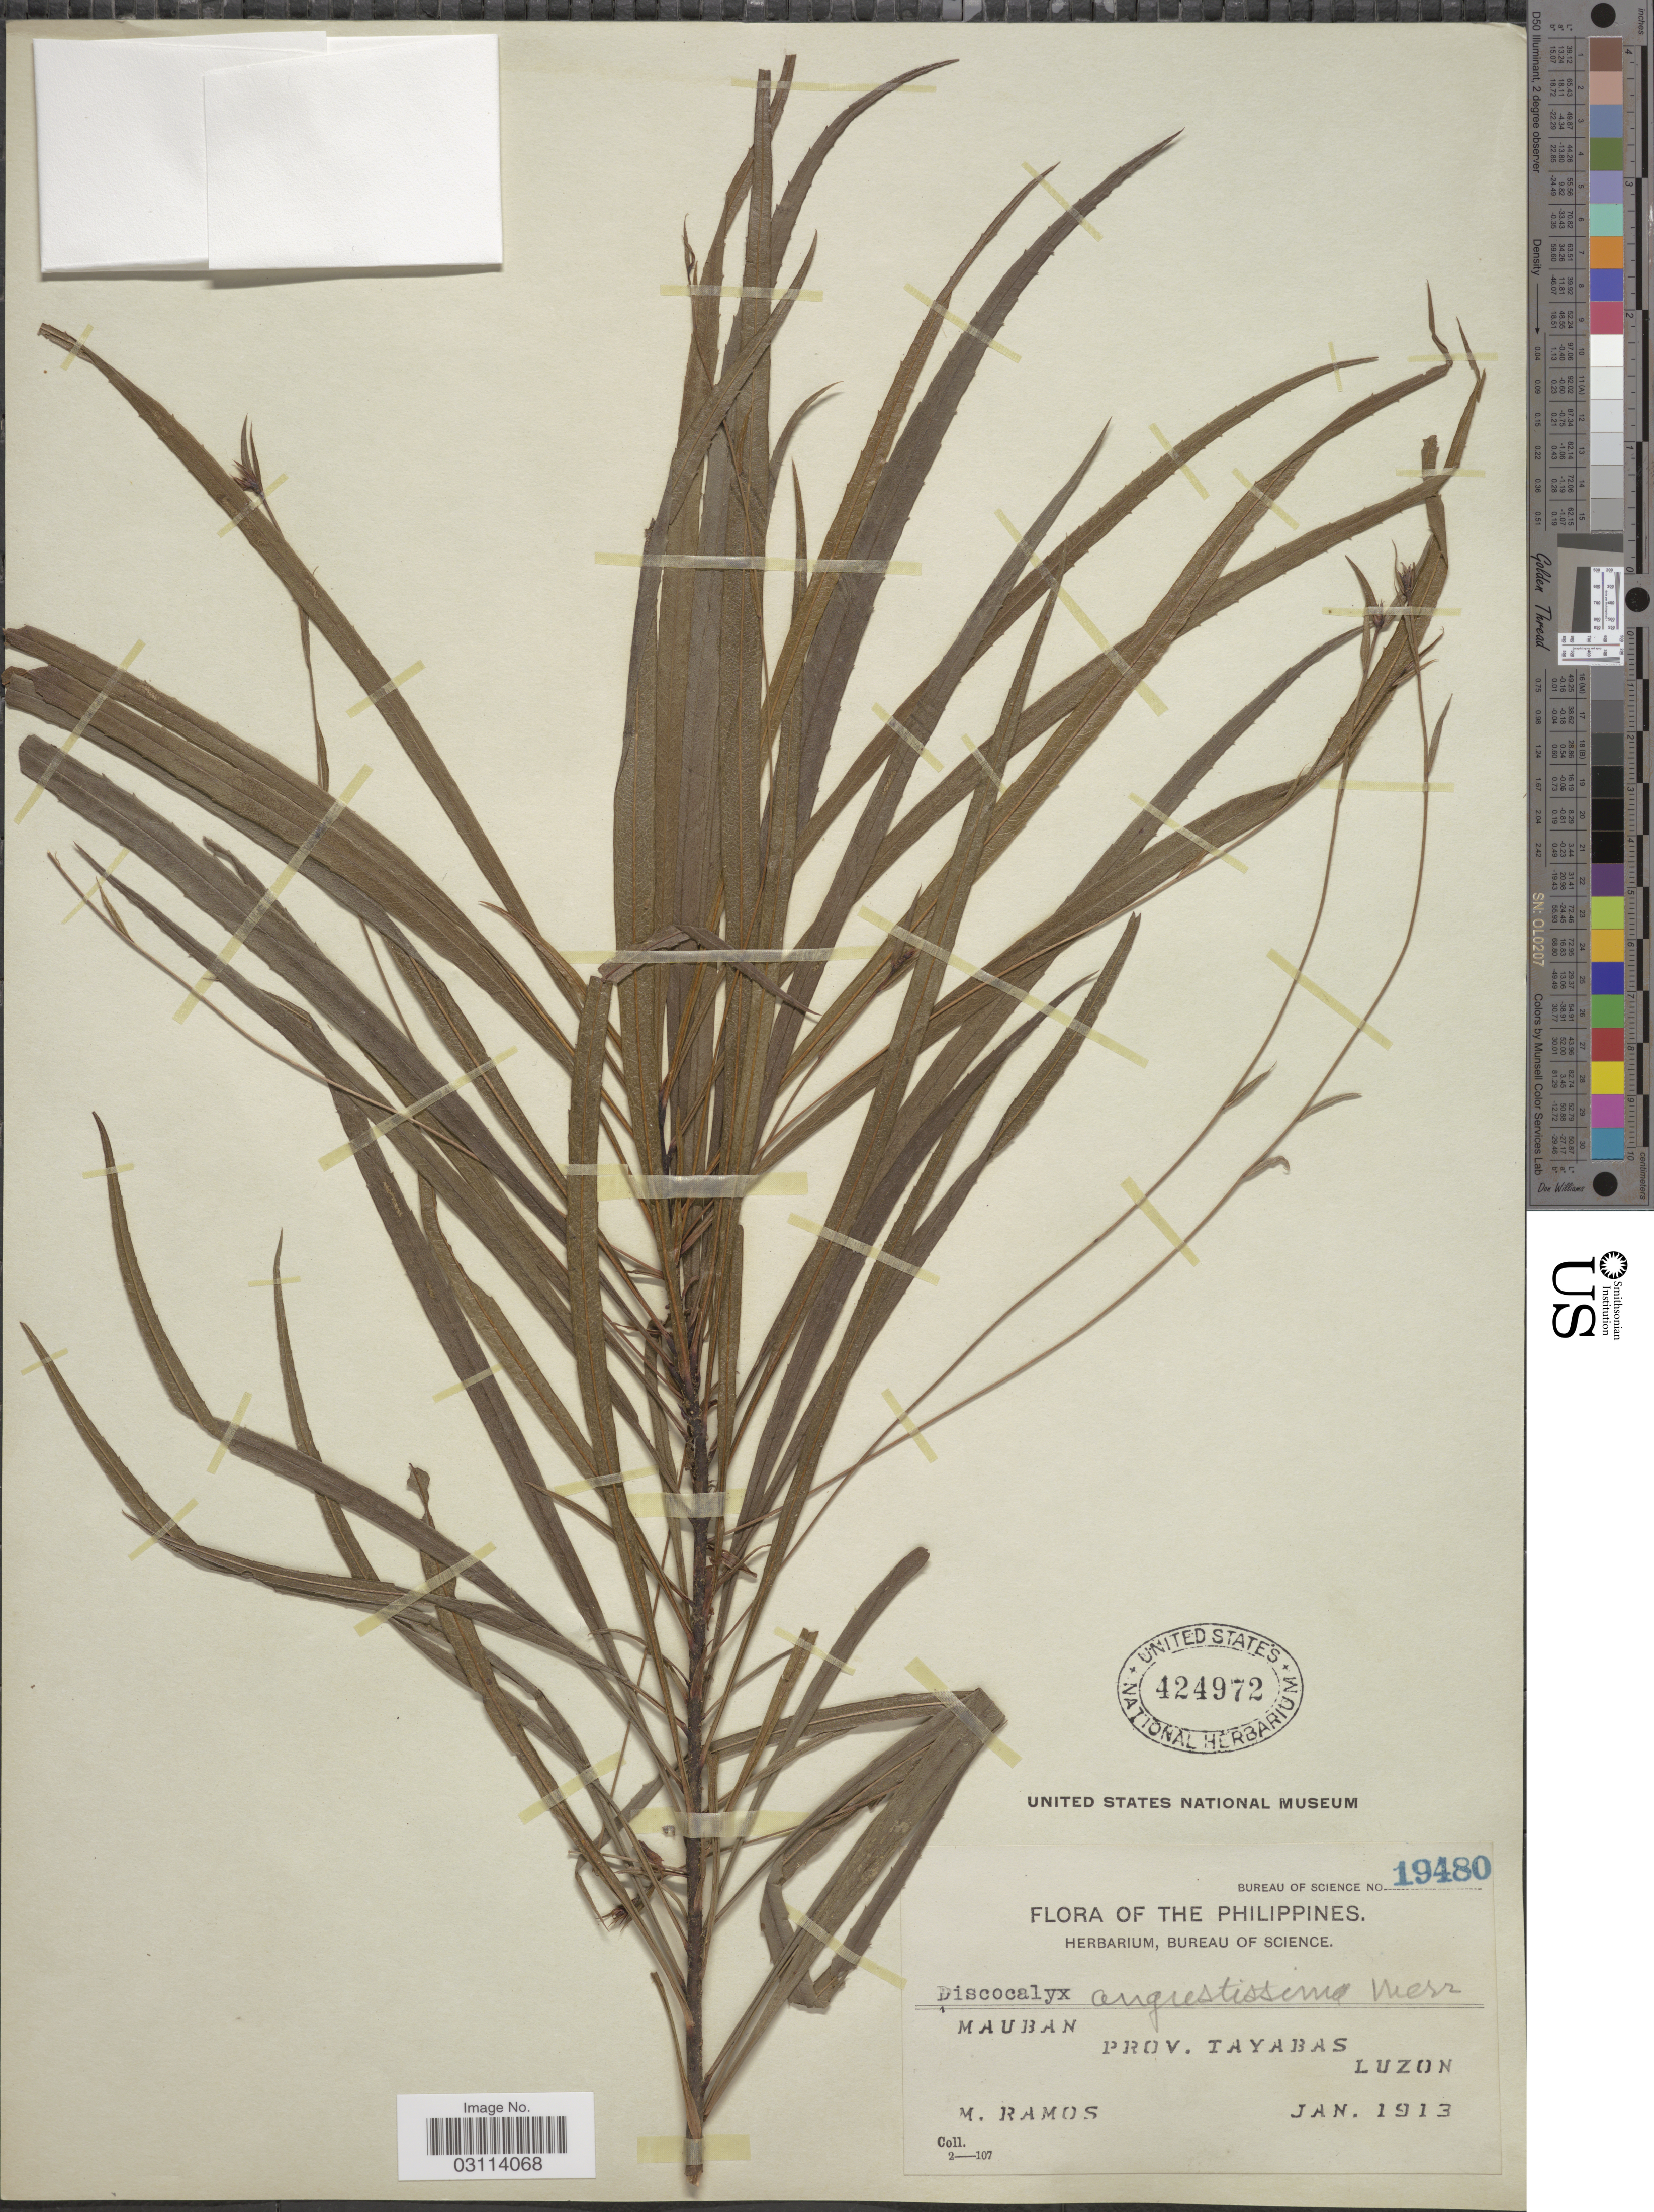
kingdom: Plantae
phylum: Tracheophyta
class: Magnoliopsida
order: Ericales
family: Primulaceae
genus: Discocalyx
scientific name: Discocalyx angustissima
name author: Merr.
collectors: M. Ramos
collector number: Bureau of Science 19480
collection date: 1913-01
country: Philippines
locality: Mauban, Prov. Tayabas, Luzon.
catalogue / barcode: US 424972